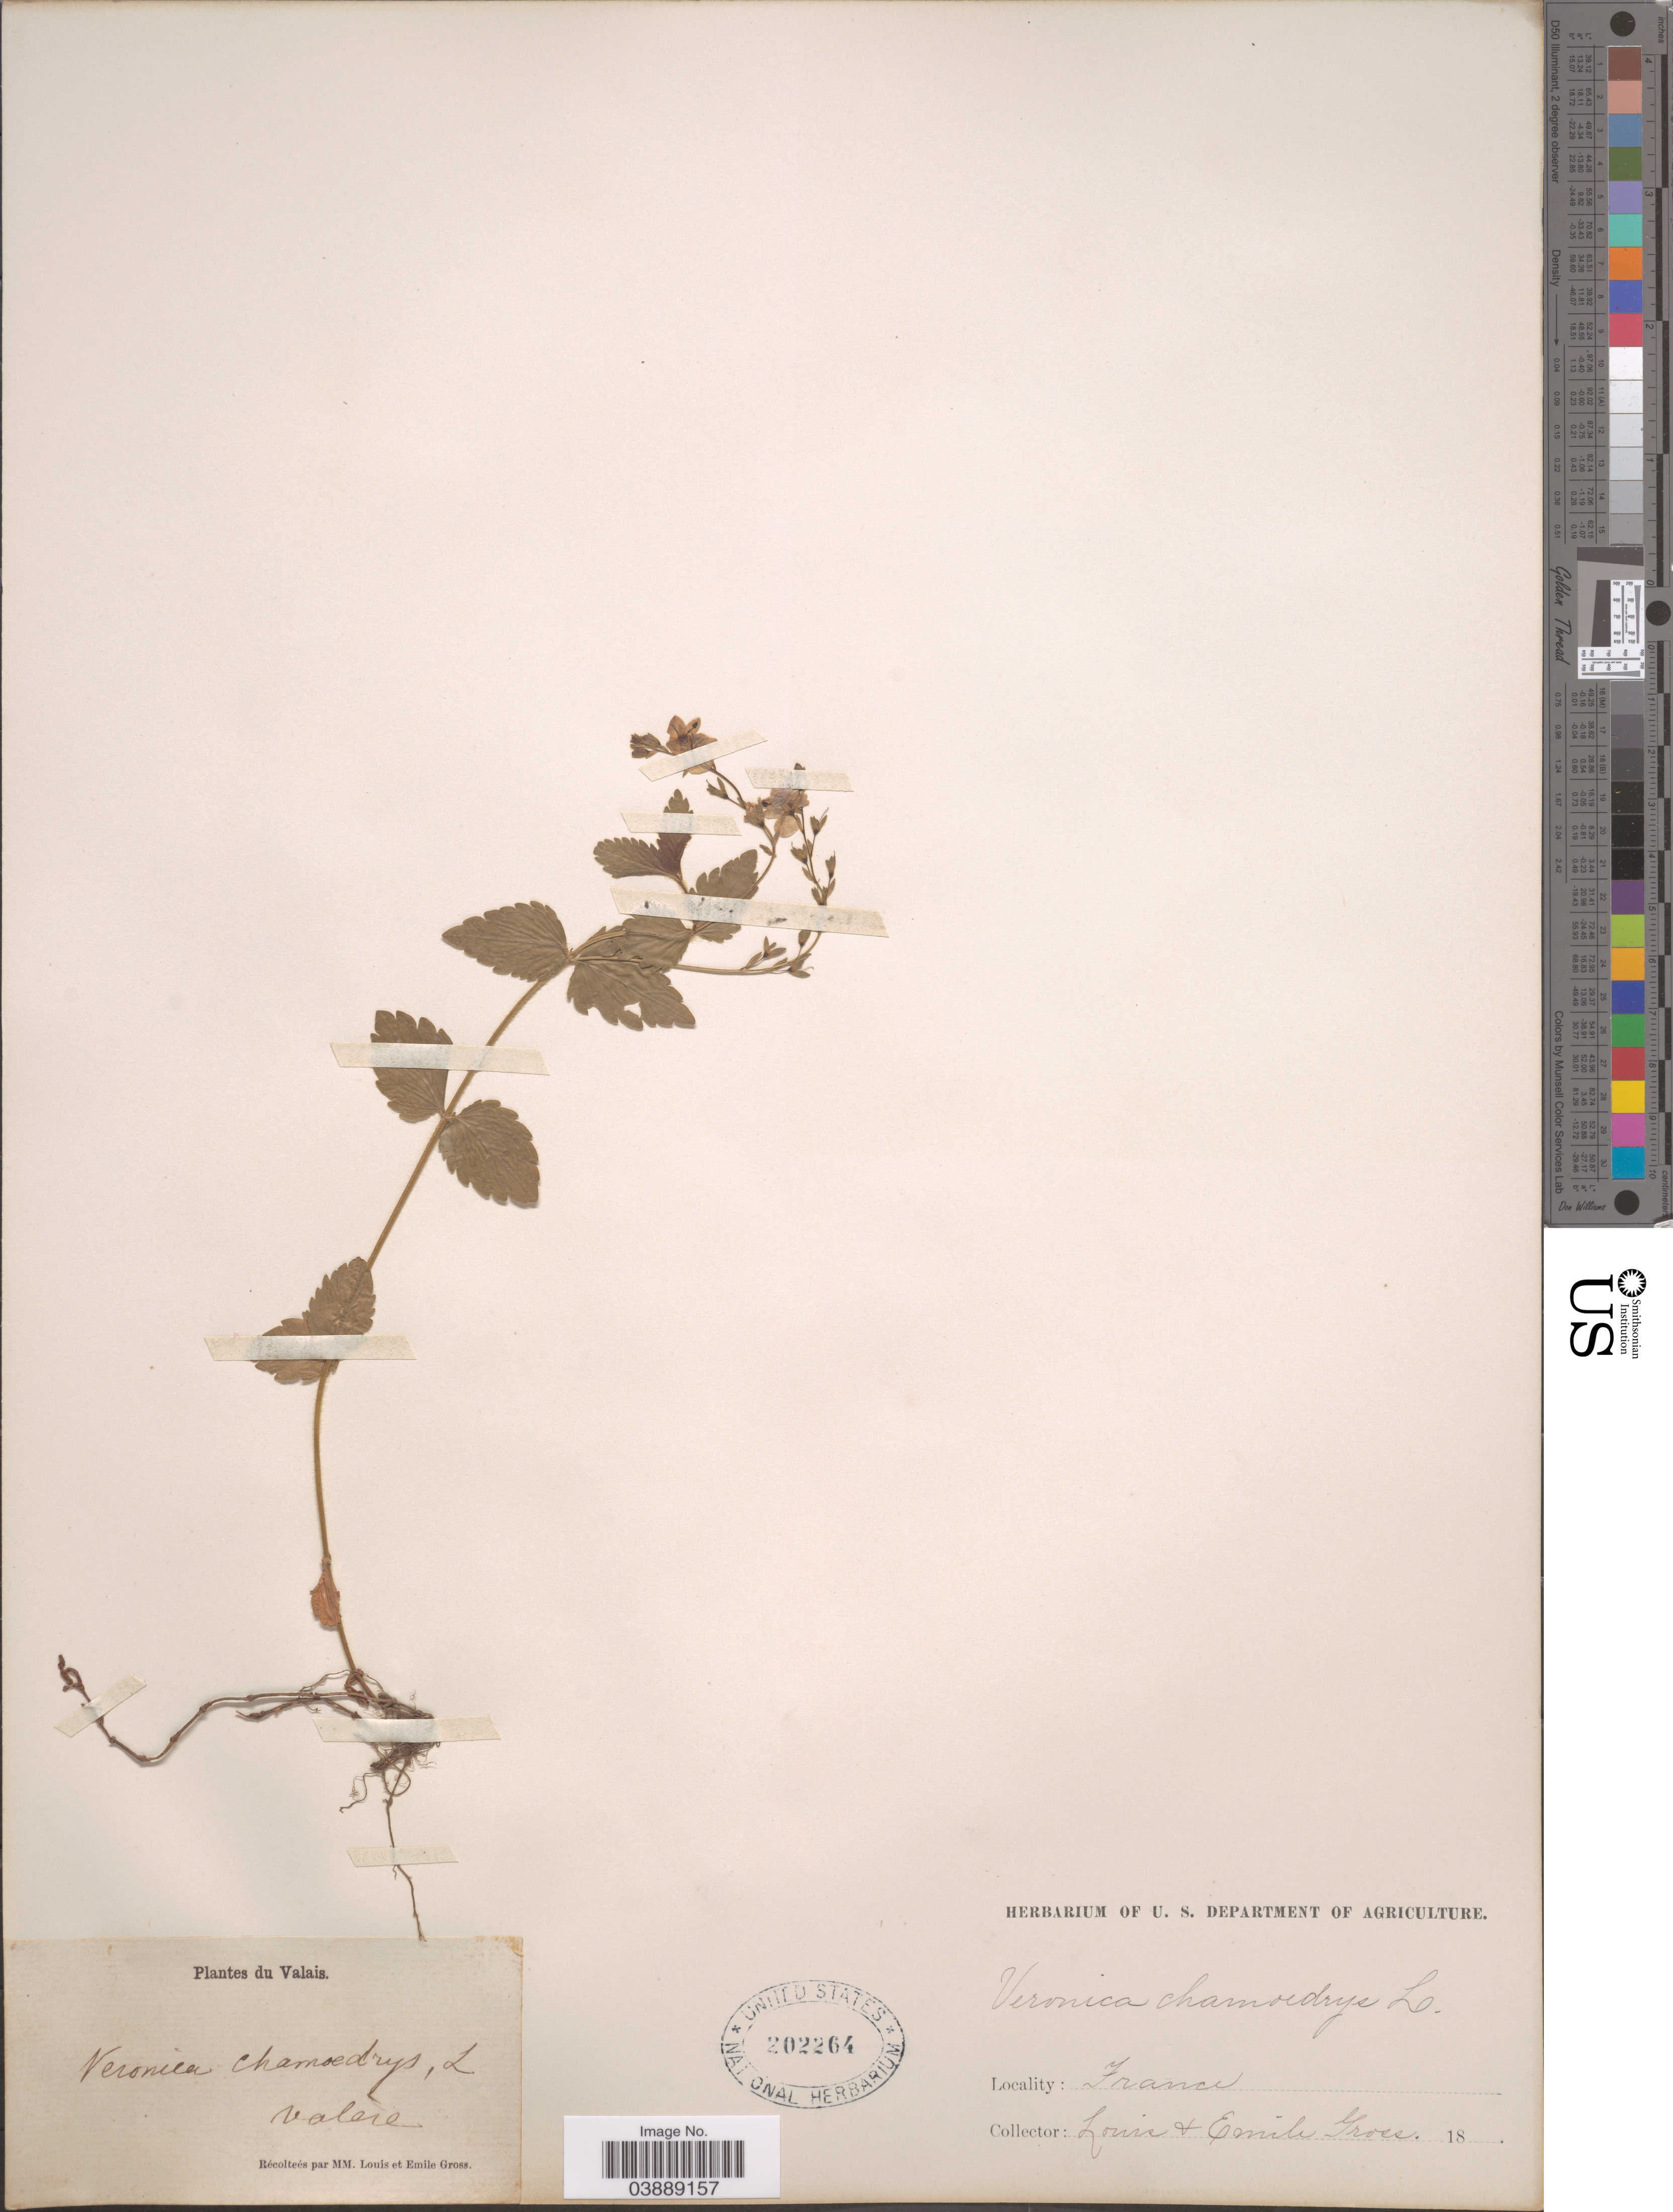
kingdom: Plantae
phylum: Tracheophyta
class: Magnoliopsida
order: Lamiales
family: Plantaginaceae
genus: Veronica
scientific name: Veronica chamaedrys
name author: L.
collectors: L. Gross & E. A. Gross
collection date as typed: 18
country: Switzerland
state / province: Valais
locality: France. [unsure placement]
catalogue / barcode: US 202264